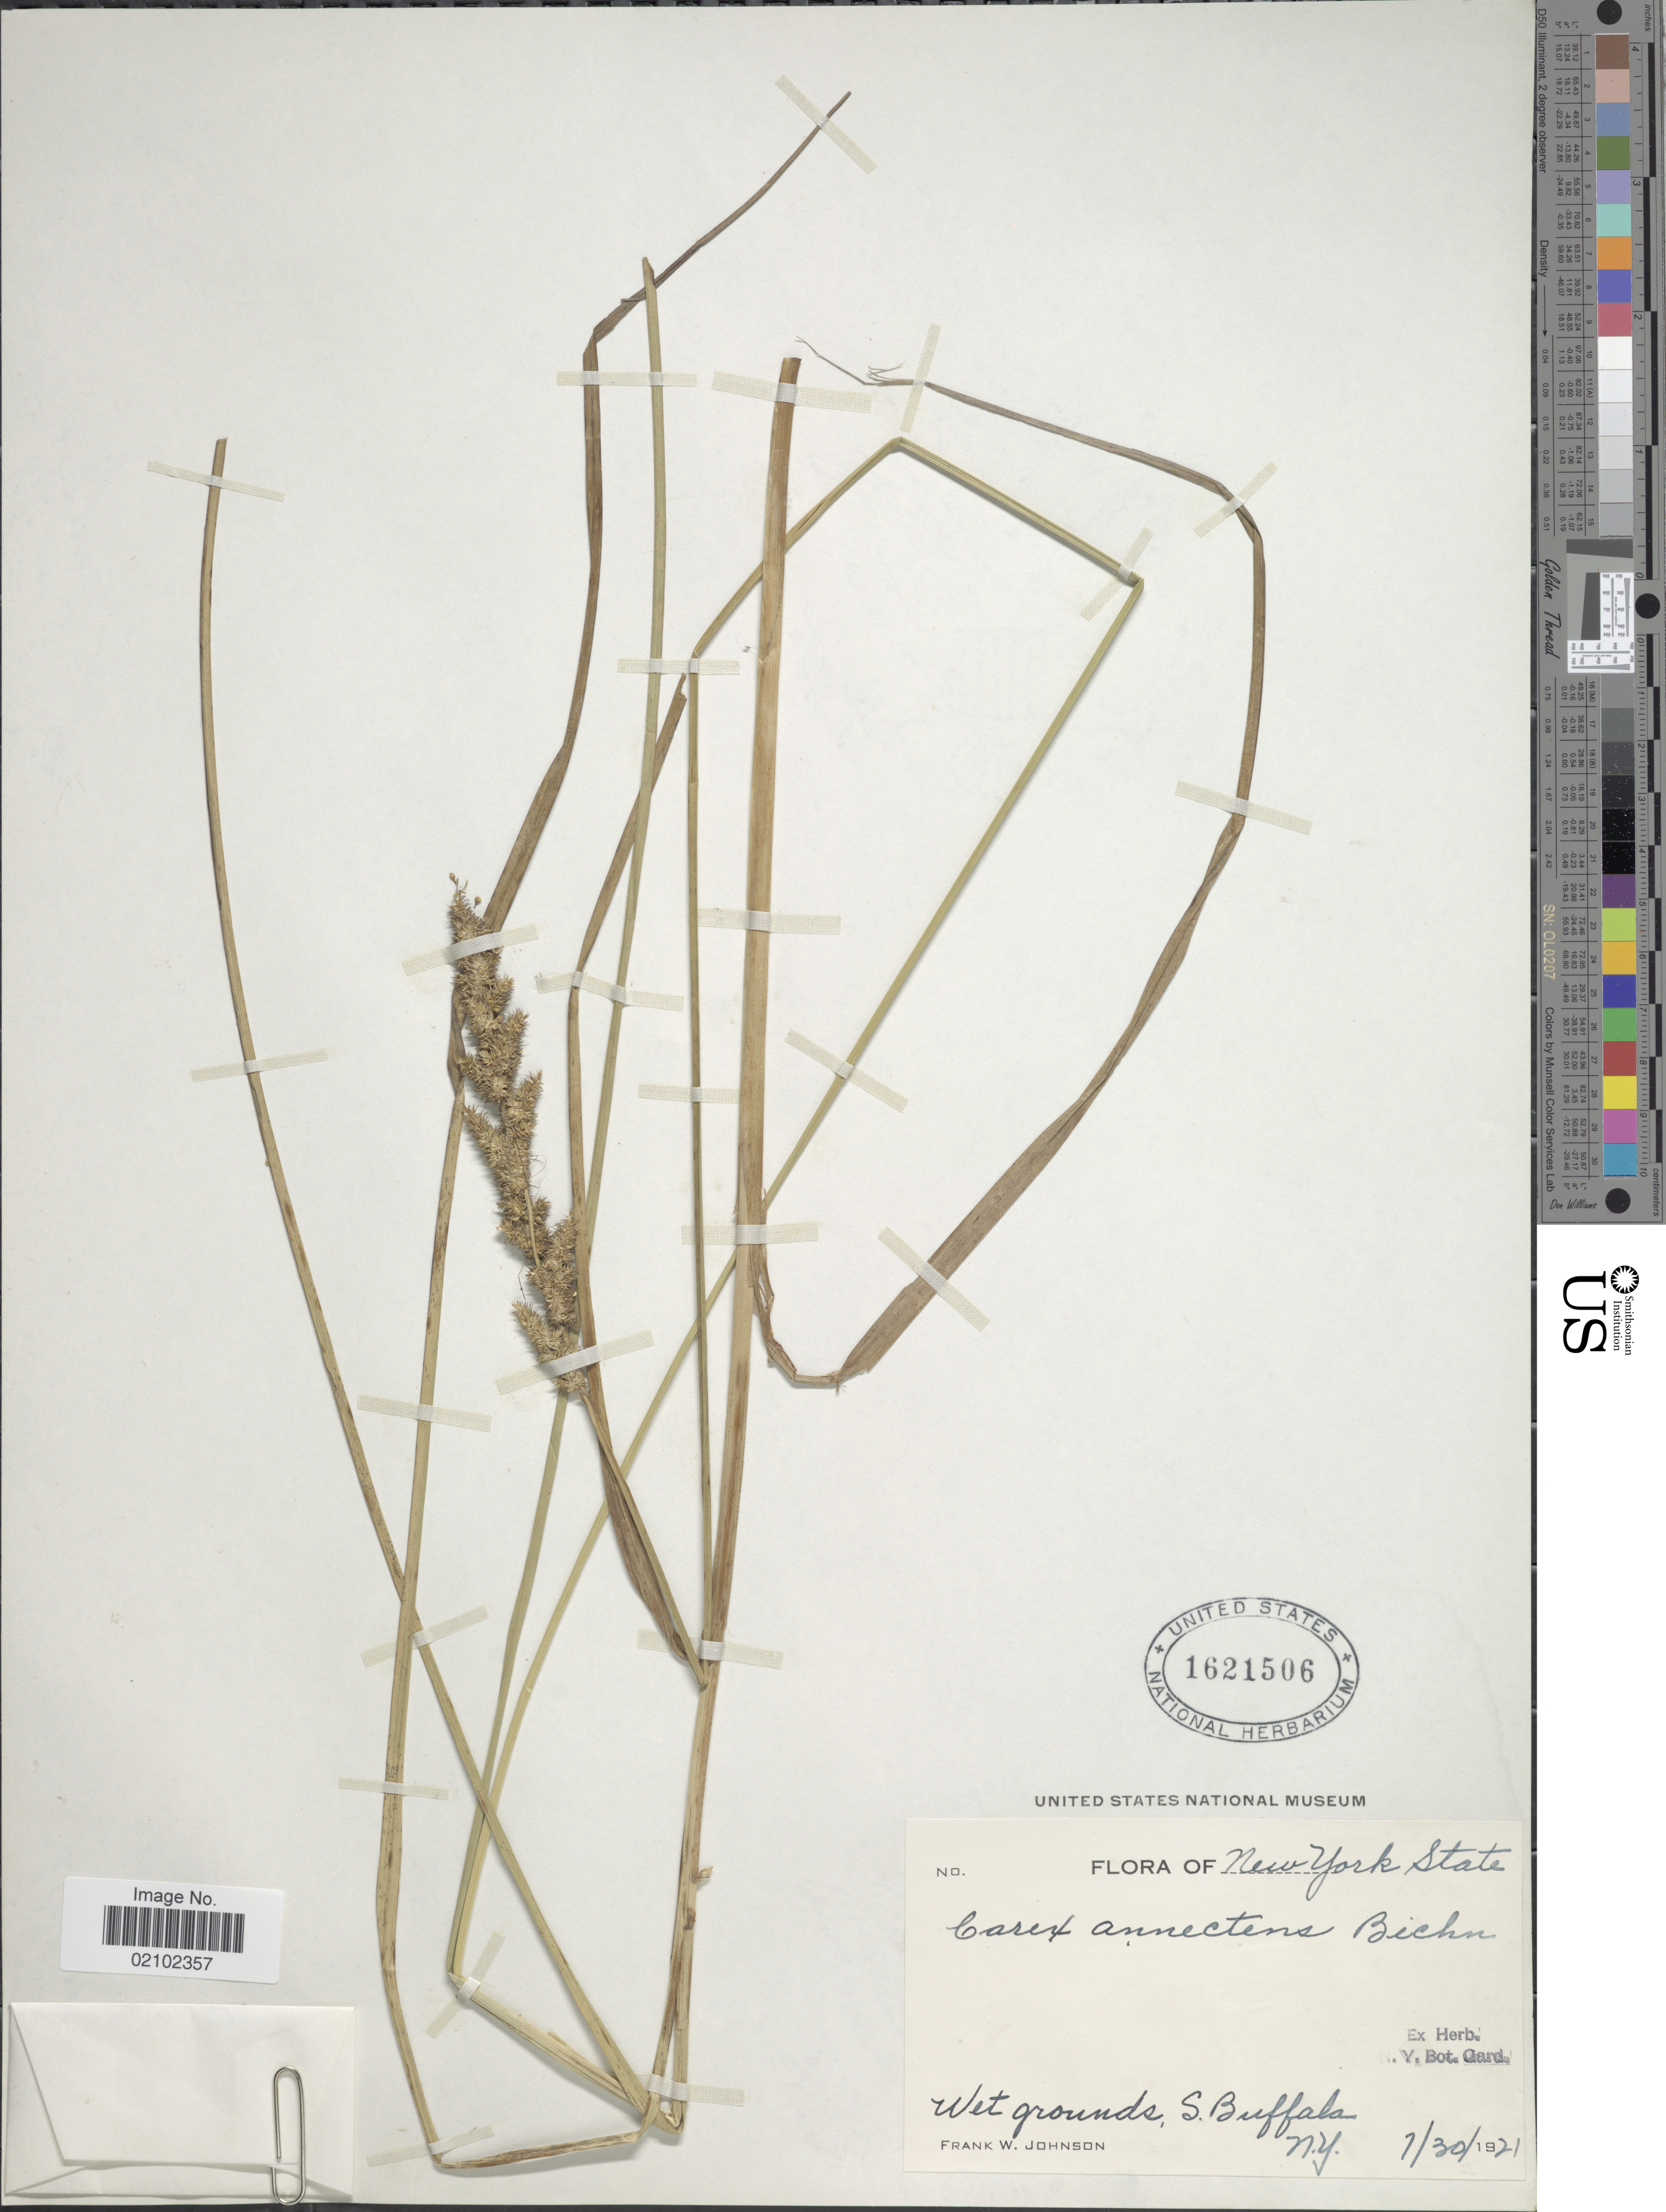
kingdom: Plantae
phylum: Tracheophyta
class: Liliopsida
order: Poales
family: Cyperaceae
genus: Carex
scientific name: Carex annectens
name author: (E.P. Bicknell) E.P. Bicknell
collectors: F. W. Johnson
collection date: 1921-07-30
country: United States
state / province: New York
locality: S. Buffalo.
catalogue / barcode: US 1621506